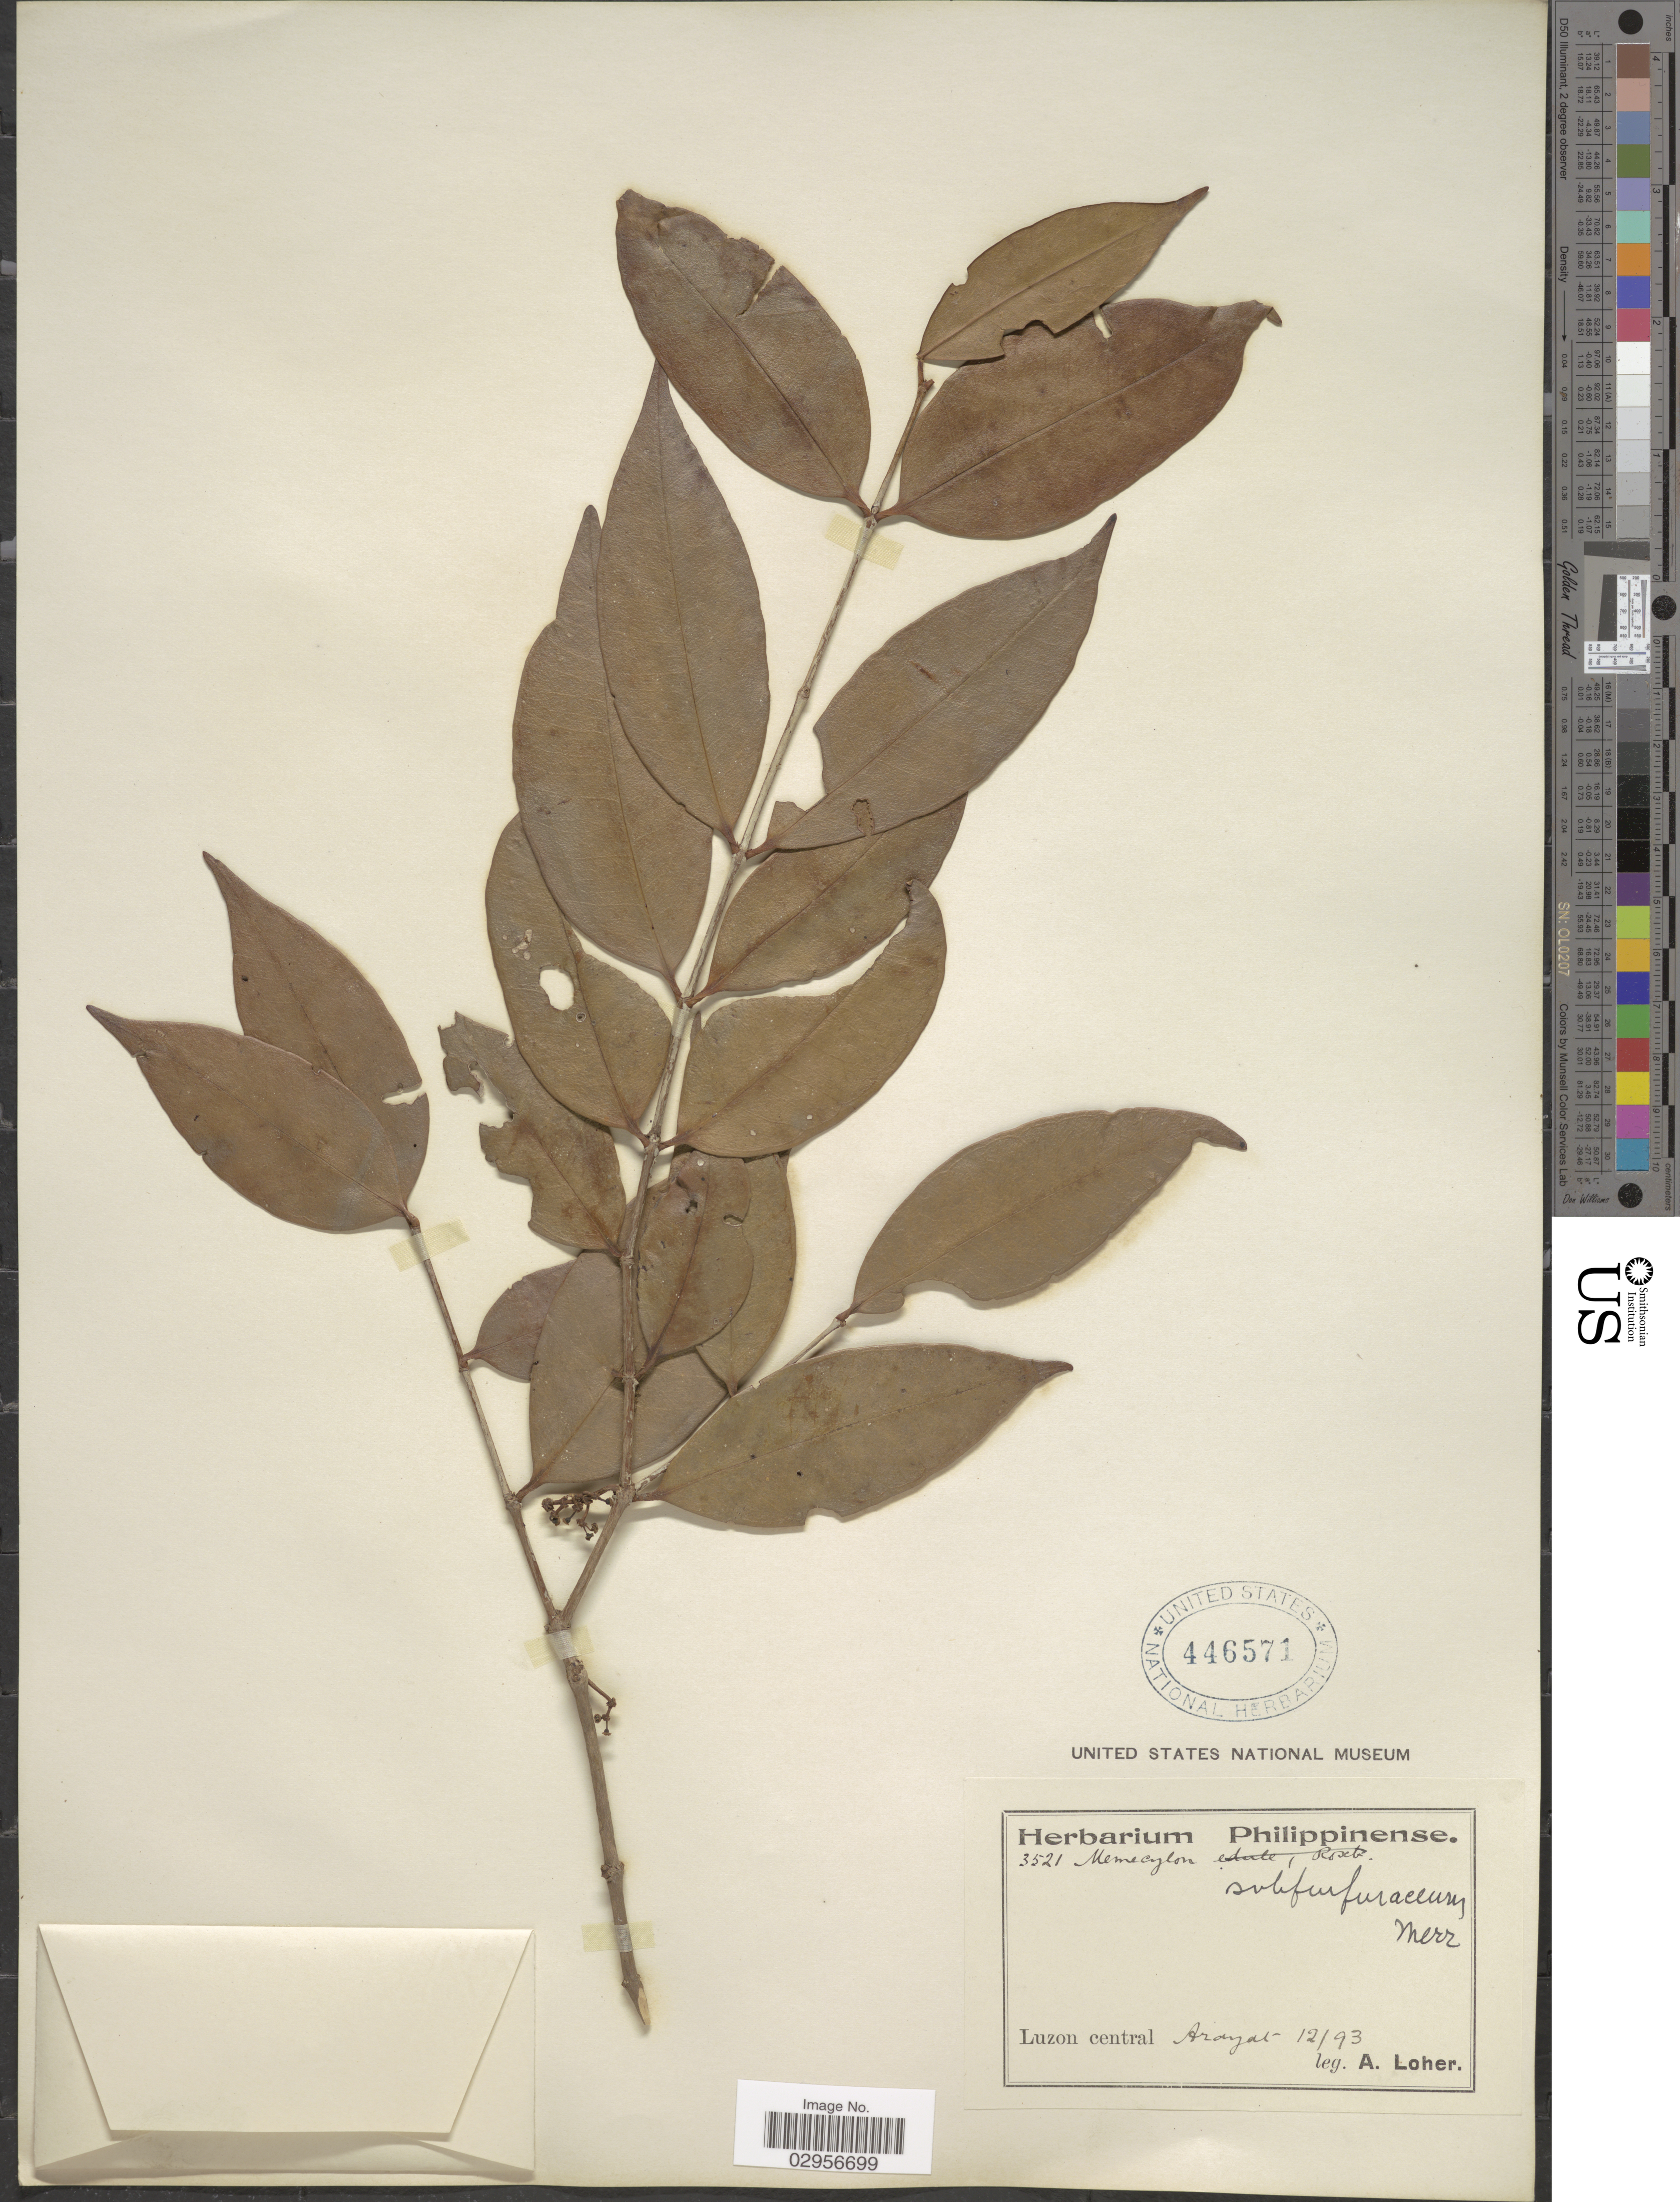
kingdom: Plantae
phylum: Tracheophyta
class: Magnoliopsida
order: Myrtales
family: Melastomataceae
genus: Memecylon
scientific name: Memecylon subfurfuraceum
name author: Merr.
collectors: A. Loher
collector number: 3521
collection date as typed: Transcribed d/m/y: /12/93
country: Philippines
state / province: Central Luzon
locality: Luzon central, Arayat.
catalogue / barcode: US 446571